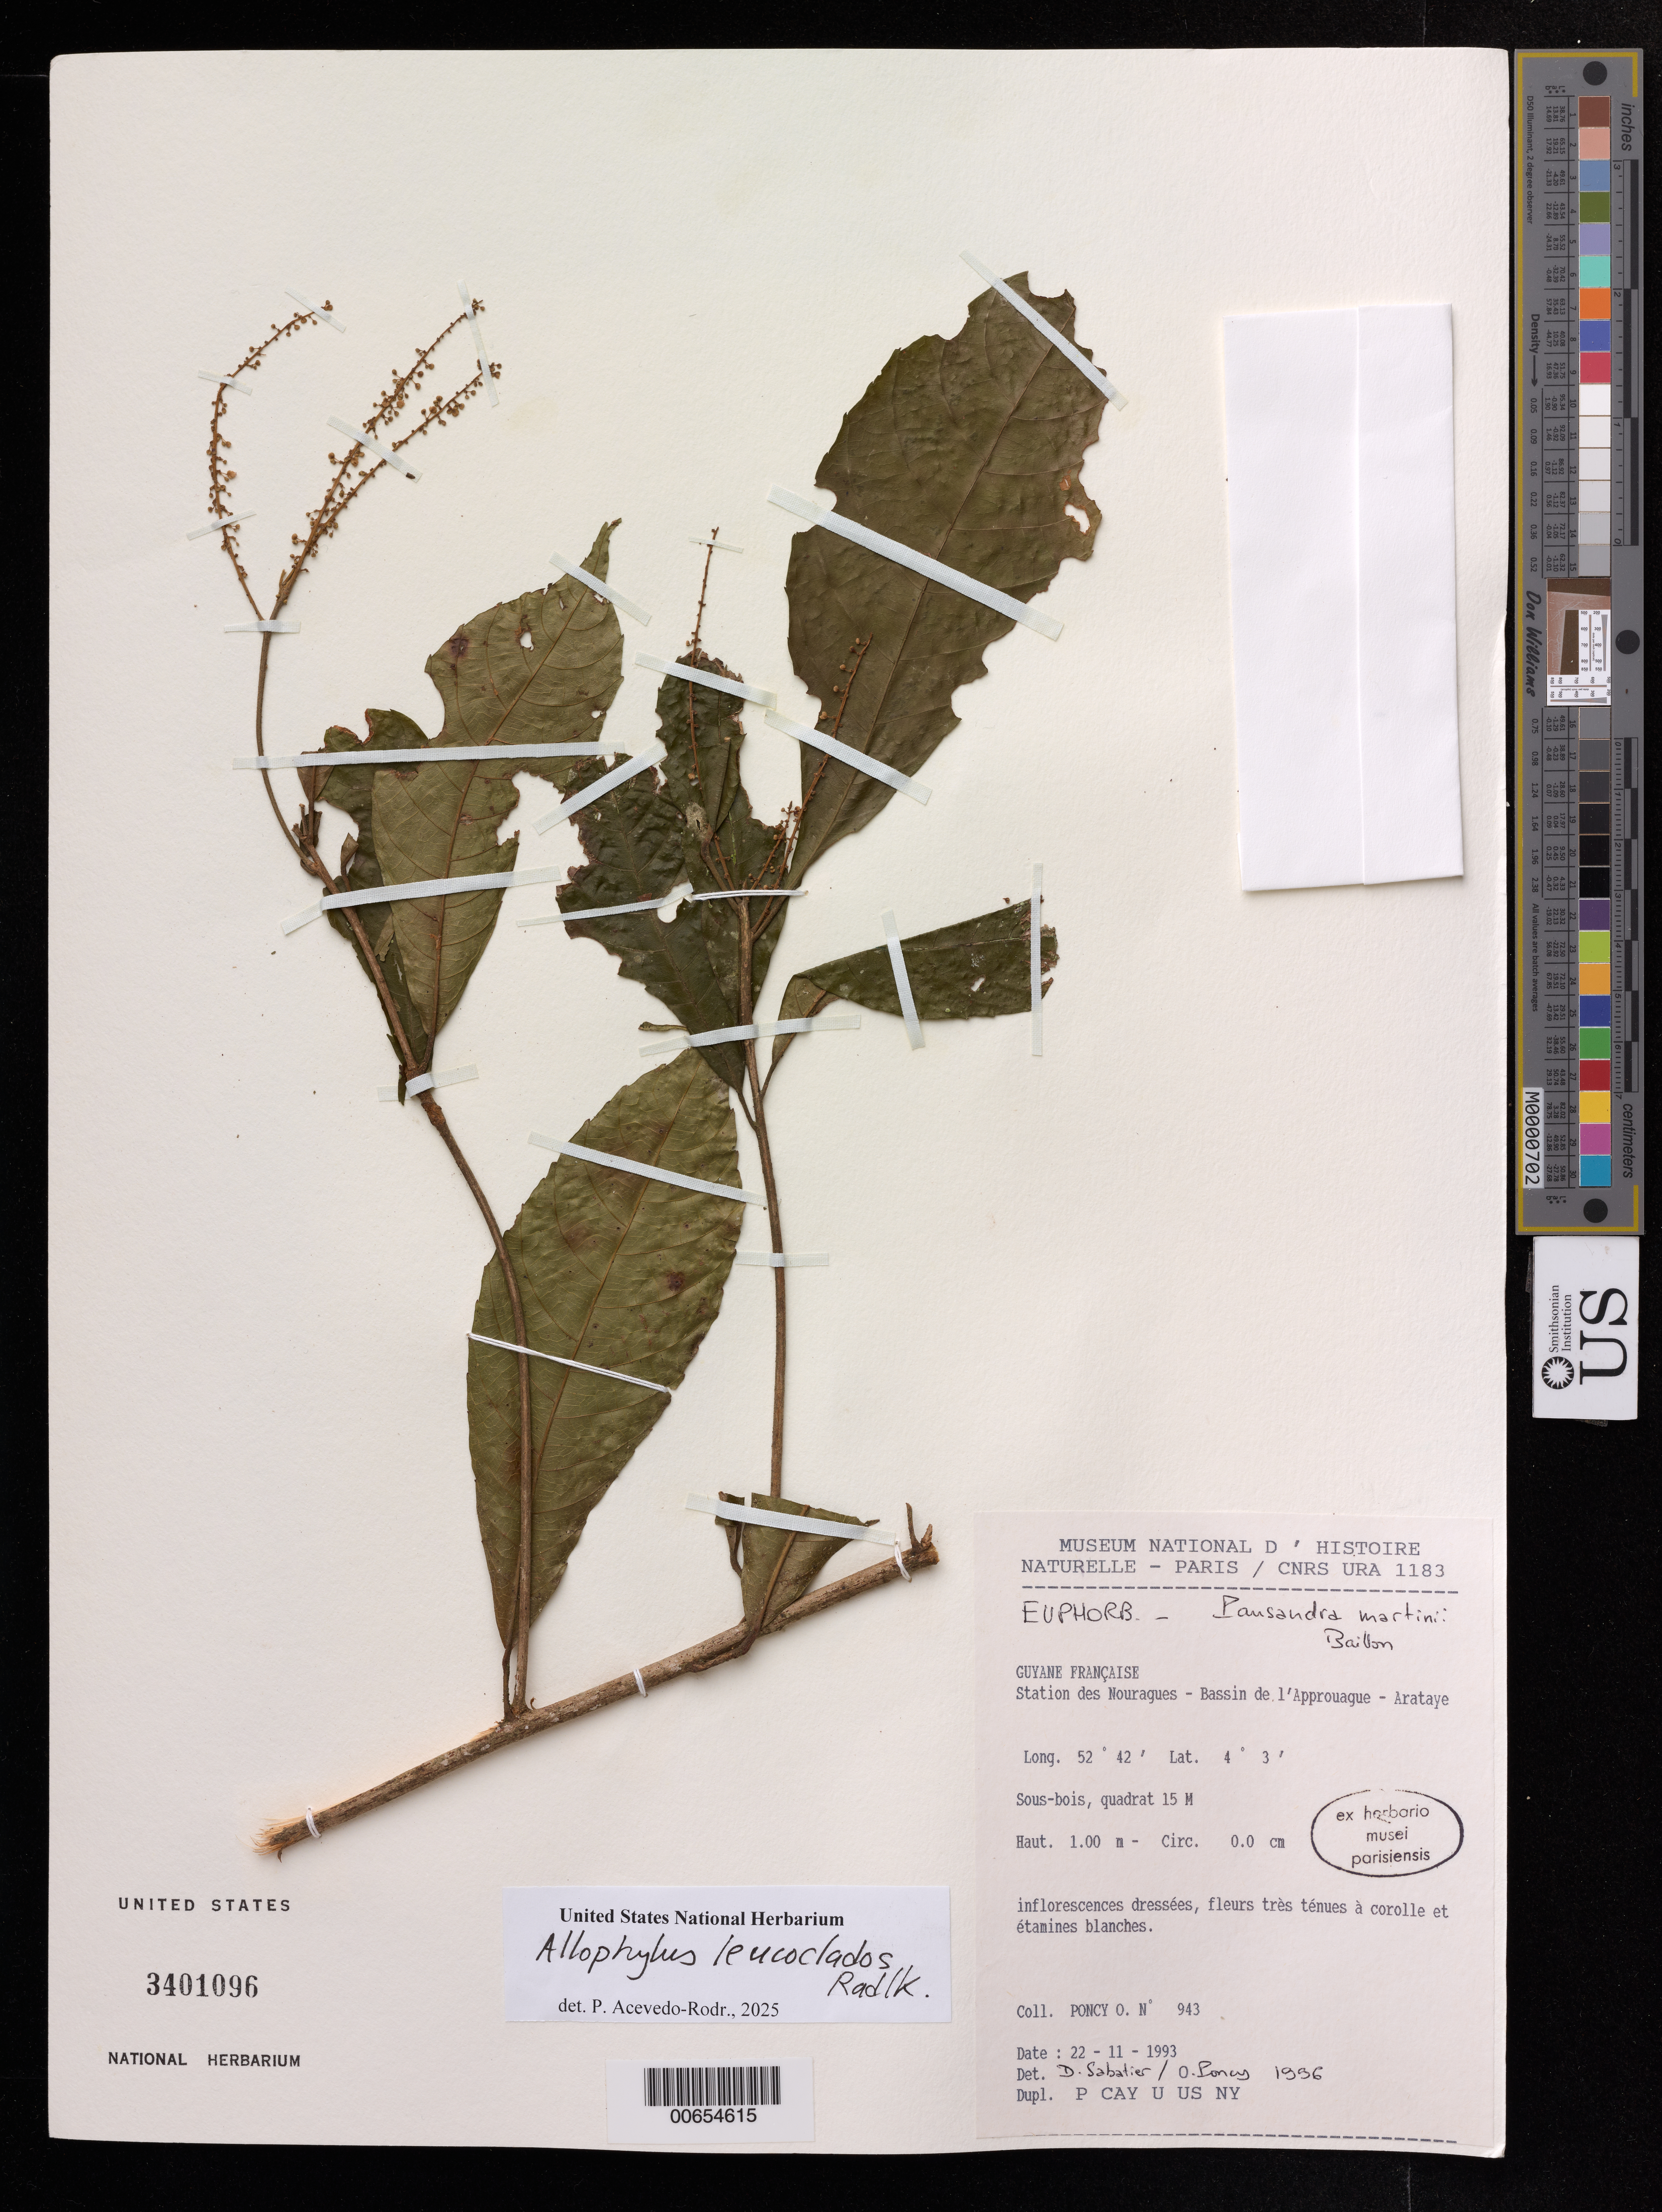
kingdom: Plantae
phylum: Tracheophyta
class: Magnoliopsida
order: Sapindales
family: Sapindaceae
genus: Allophylus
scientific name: Allophylus leucoclados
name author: Radlk.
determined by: Acevedo-Rodríguez, P., (BOT), Smithsonian Institution - National Museum of Natural History (UNITED STATES)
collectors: O. Poncy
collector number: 943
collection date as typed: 22-Nov-93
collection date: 1993-11-22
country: French Guiana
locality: Station des Nouragues, Bassin de l'Approuague, Arataye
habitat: Sous-bois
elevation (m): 100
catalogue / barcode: US 3401096